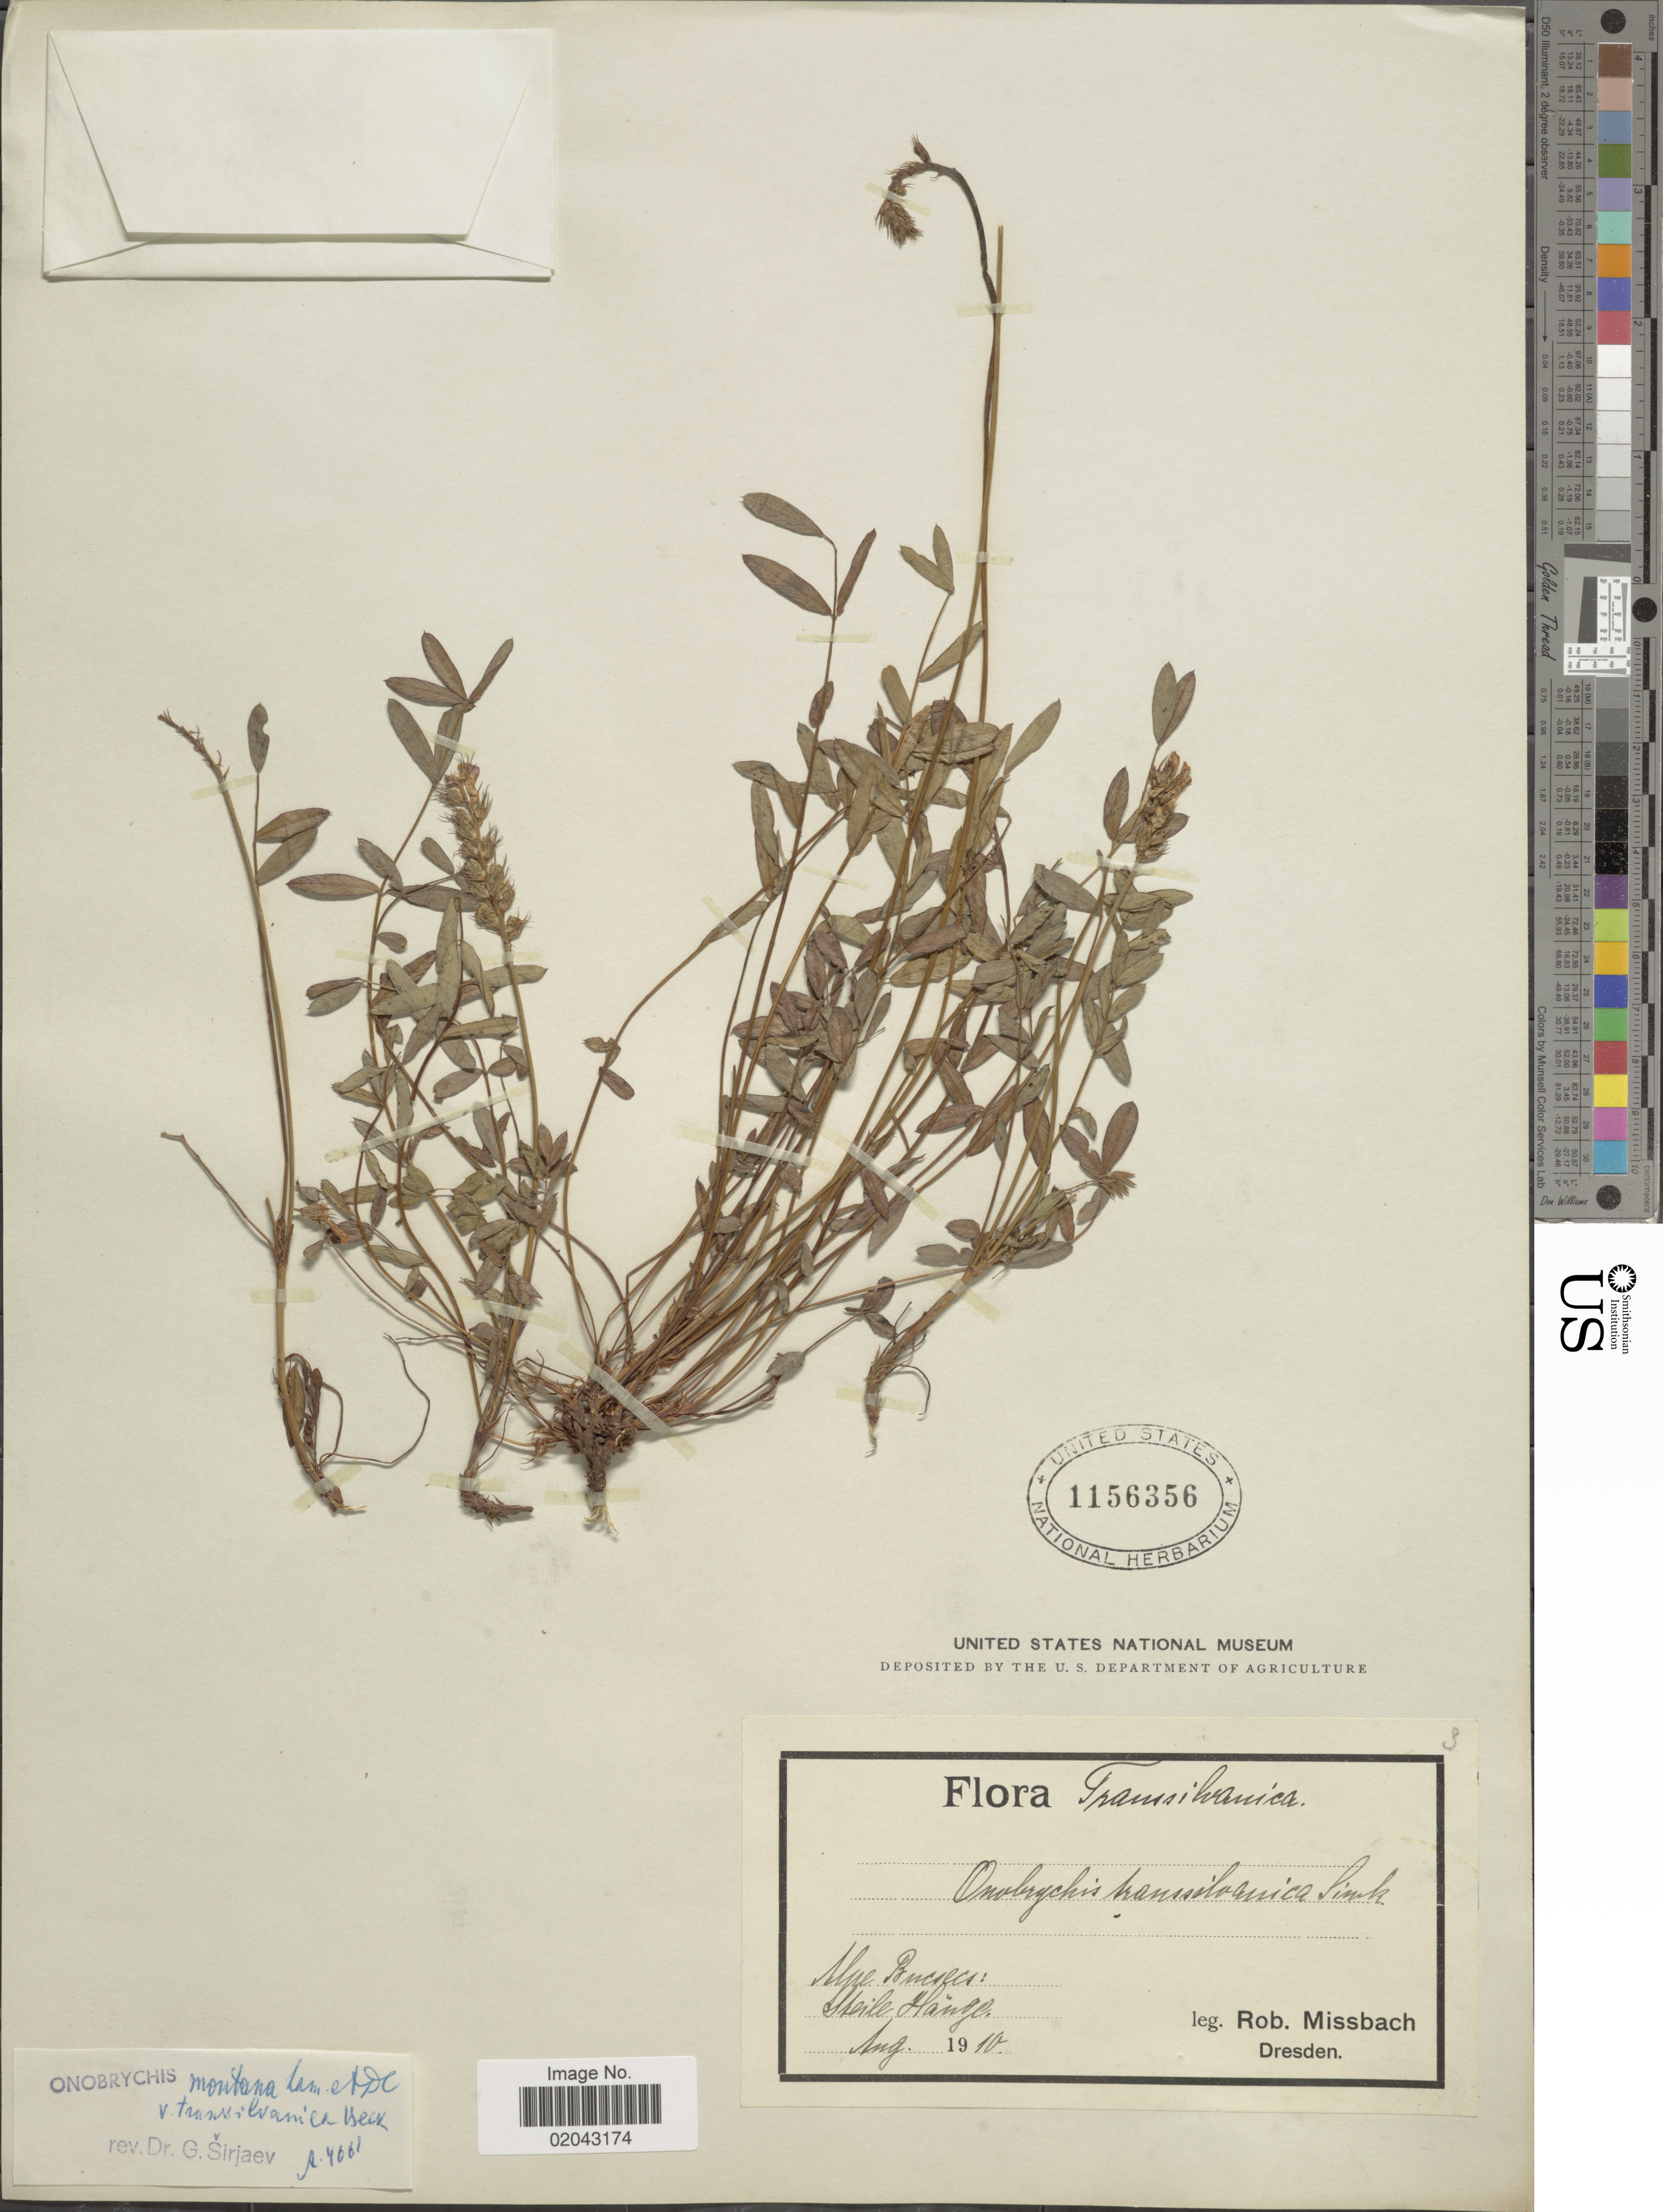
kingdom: Plantae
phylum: Tracheophyta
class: Magnoliopsida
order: Fabales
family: Fabaceae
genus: Onobrychis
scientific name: Onobrychis montana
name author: DC.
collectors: R. Missbach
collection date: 1910-08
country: Romania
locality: Transsilvanica. Alpe Bucsecs: Steile Hänge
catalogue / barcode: US 1156356